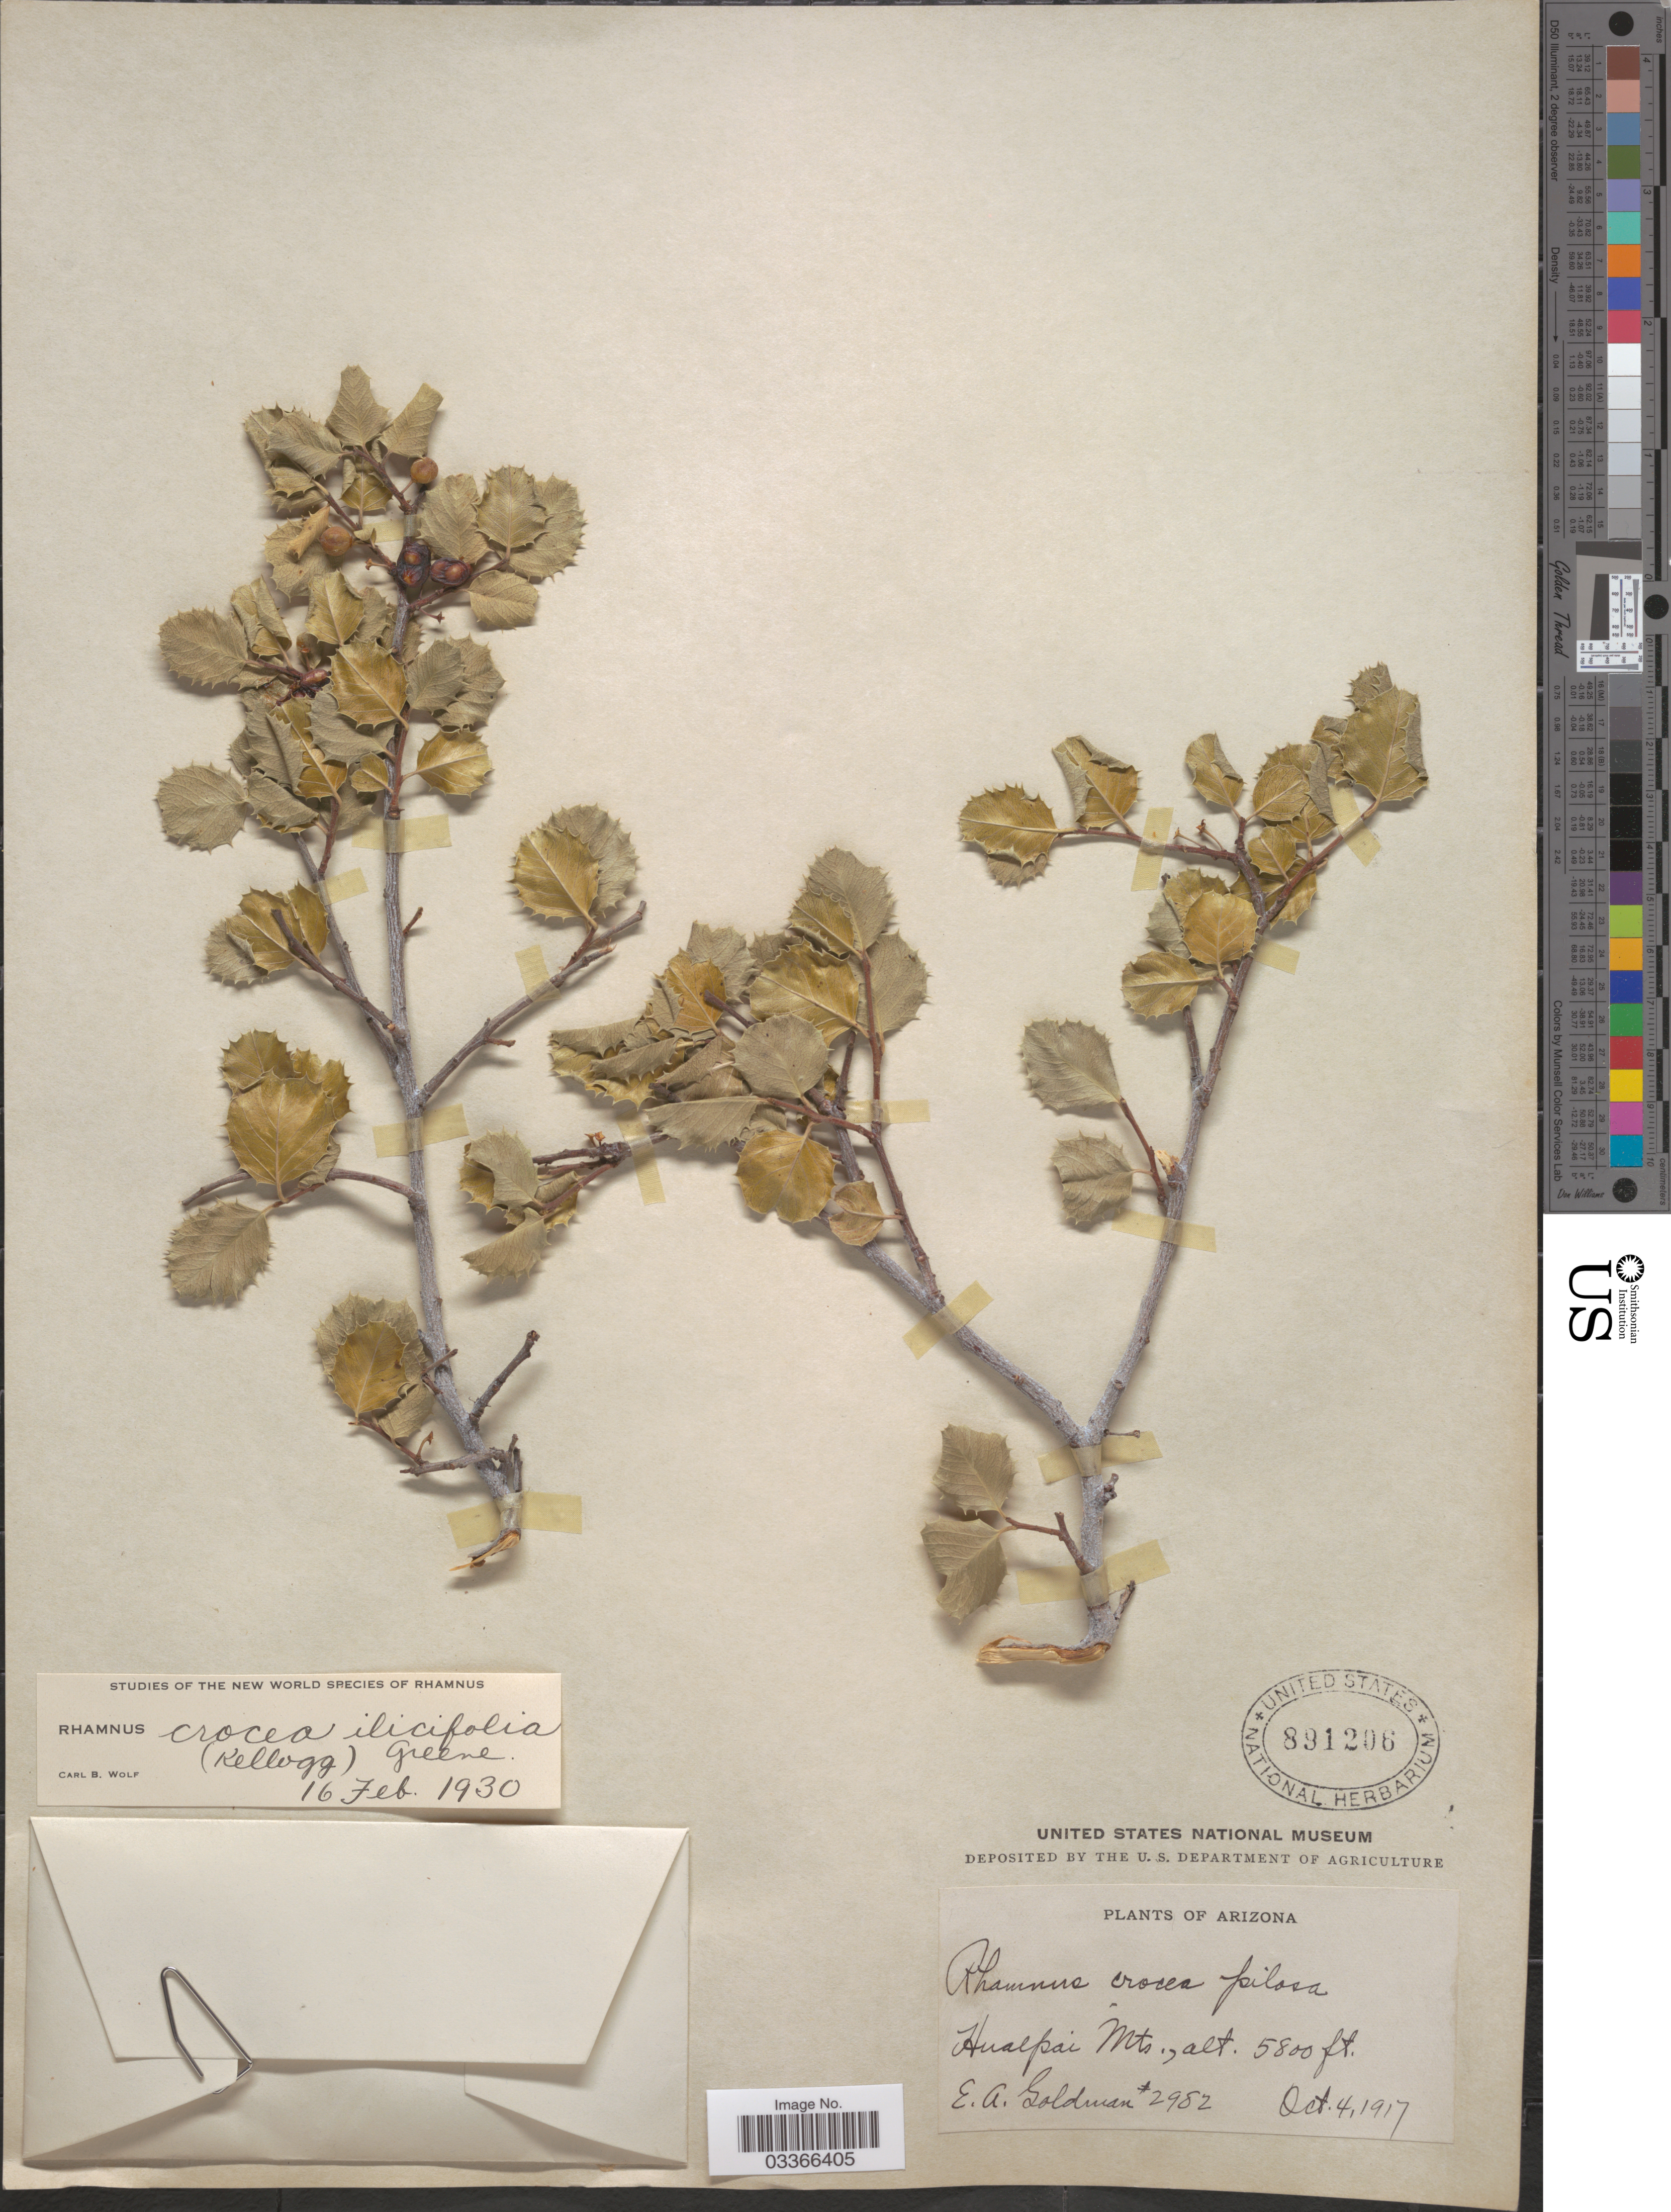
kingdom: Plantae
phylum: Tracheophyta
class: Magnoliopsida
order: Rosales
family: Rhamnaceae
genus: Rhamnus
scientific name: Rhamnus crocea var. ilicifolia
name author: (Kellogg) Greene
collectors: E. A. Goldman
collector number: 2982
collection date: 1917-10-04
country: United States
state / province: Arizona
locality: Hualpai Mts.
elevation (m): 1768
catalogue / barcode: US 891206